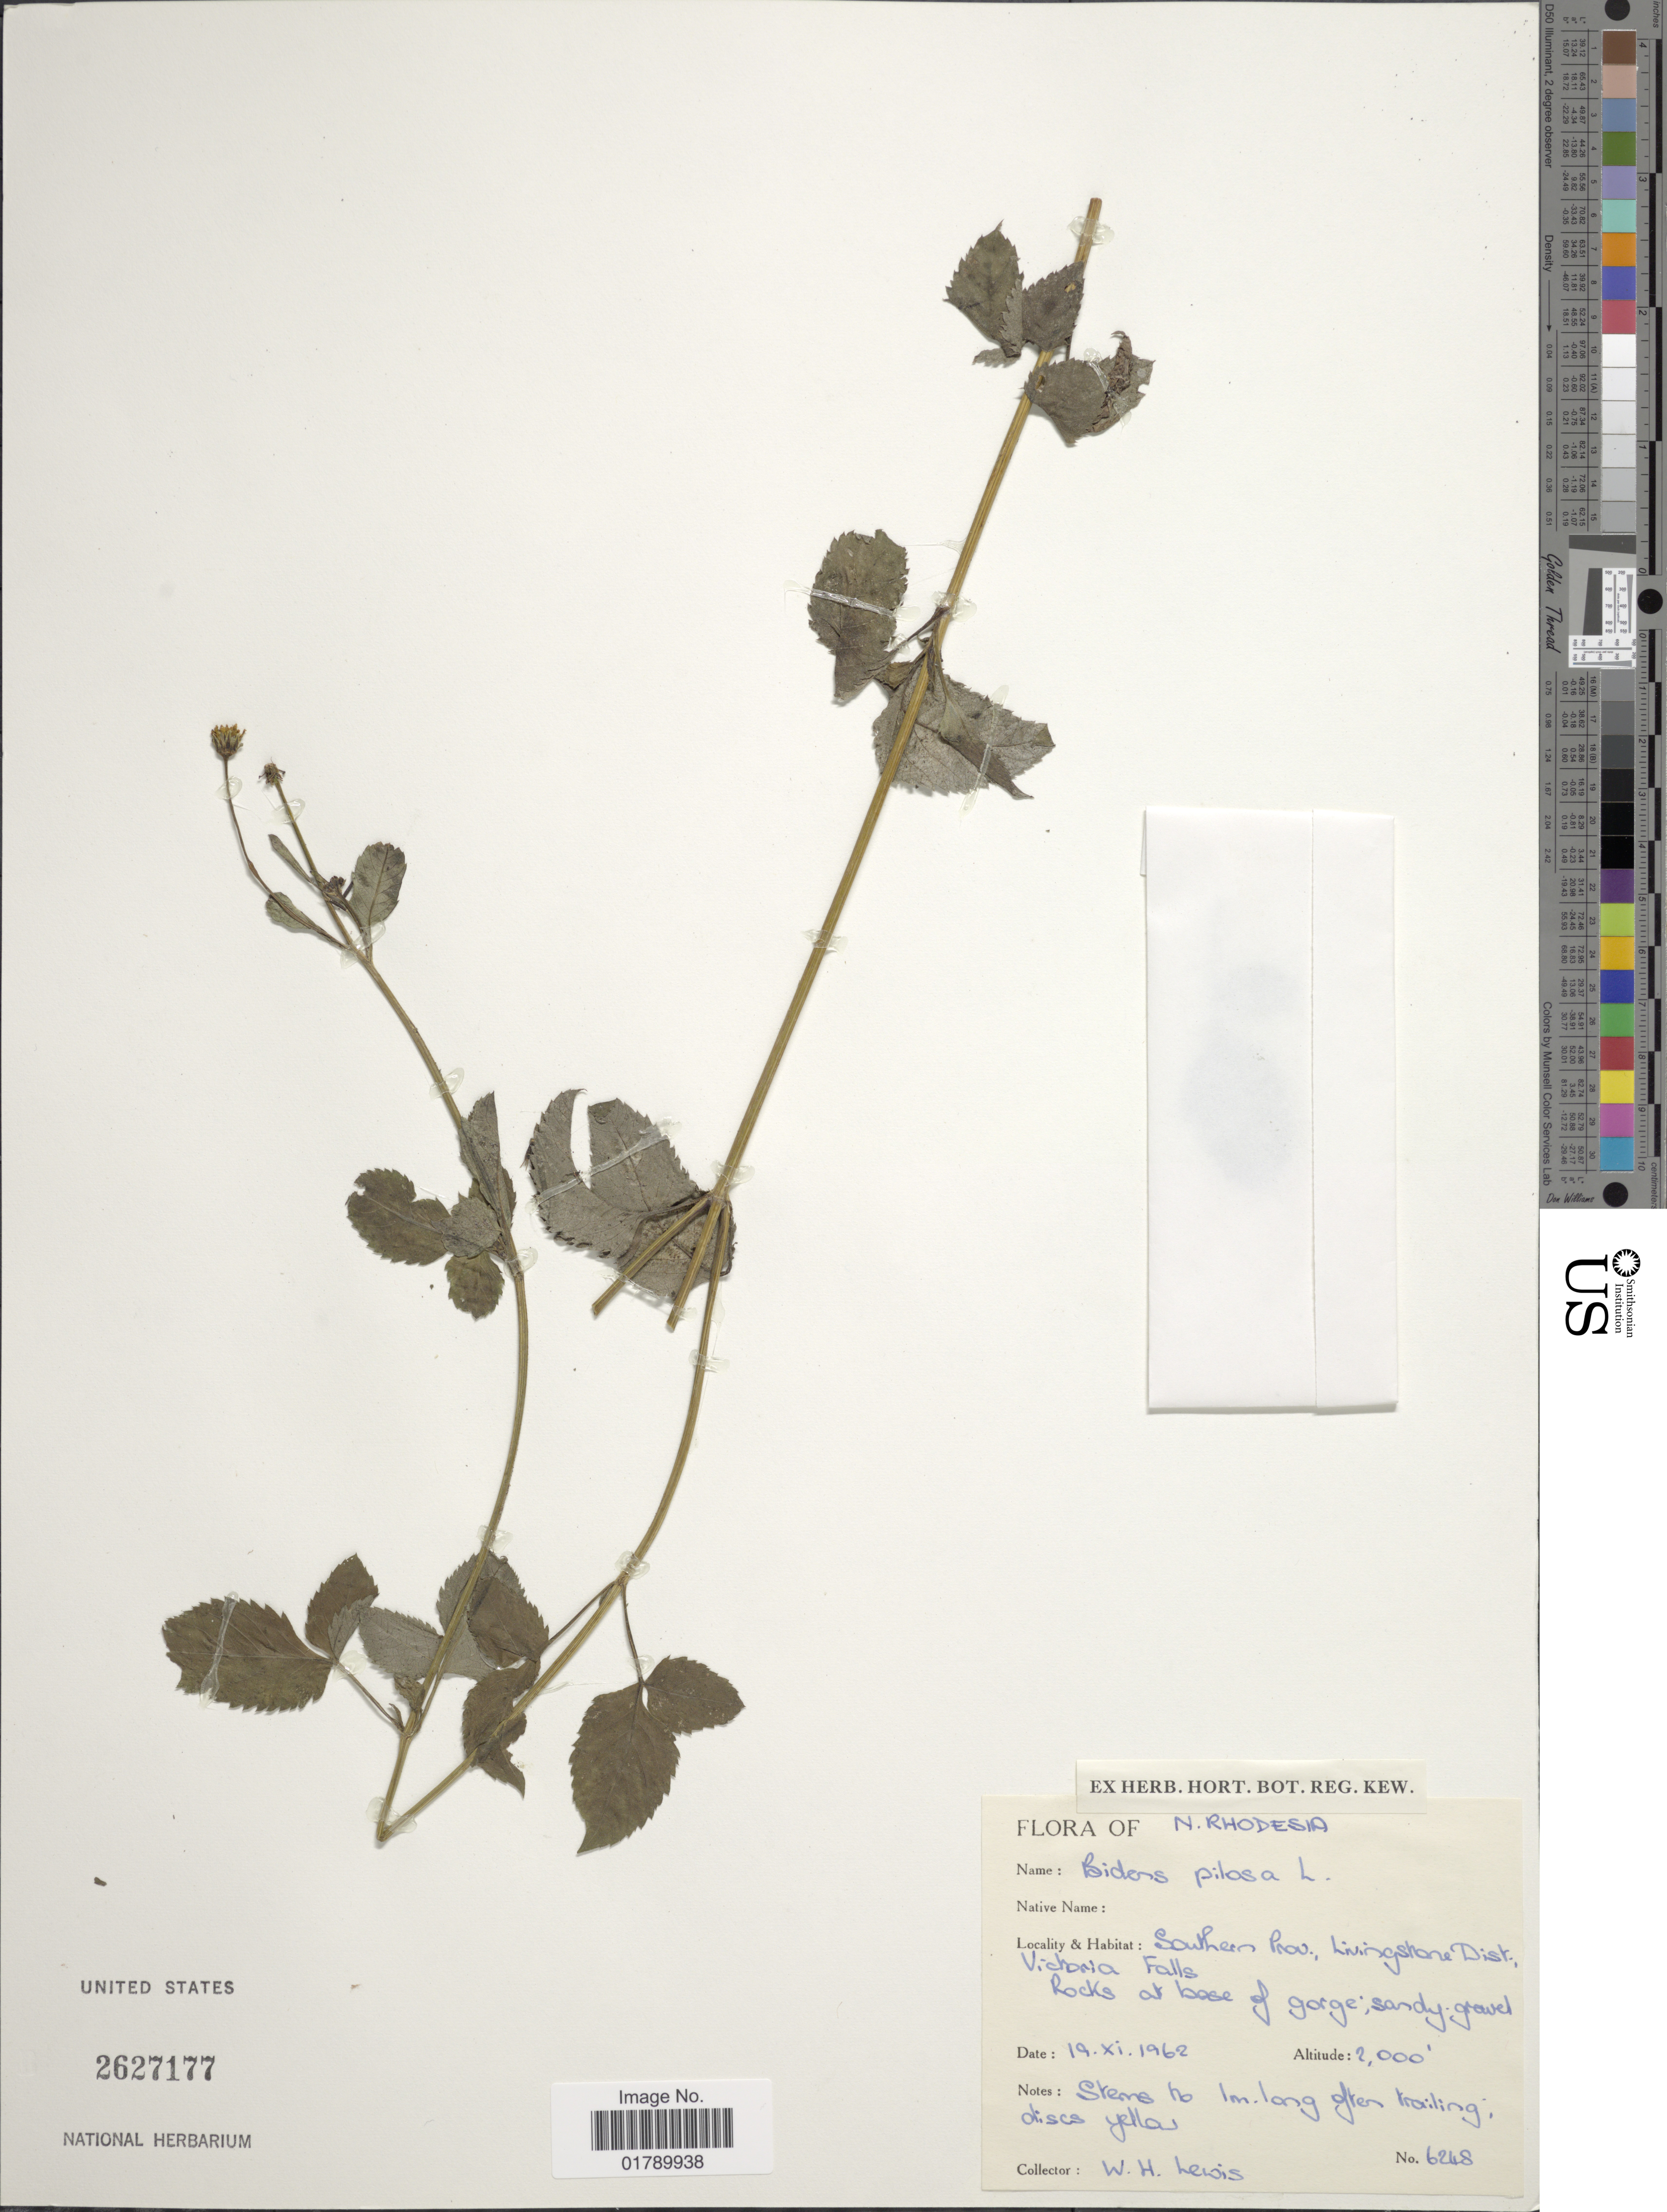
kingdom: Plantae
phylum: Tracheophyta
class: Magnoliopsida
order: Asterales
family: Asteraceae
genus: Bidens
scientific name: Bidens pilosa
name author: L.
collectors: W. H. Lewis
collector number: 6248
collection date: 1962-11-19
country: Zambia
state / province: Southern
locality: Southern Prov., Livingstone Dist. Victoria Falls. N. Rhodesia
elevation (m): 610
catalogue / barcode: US 2627177